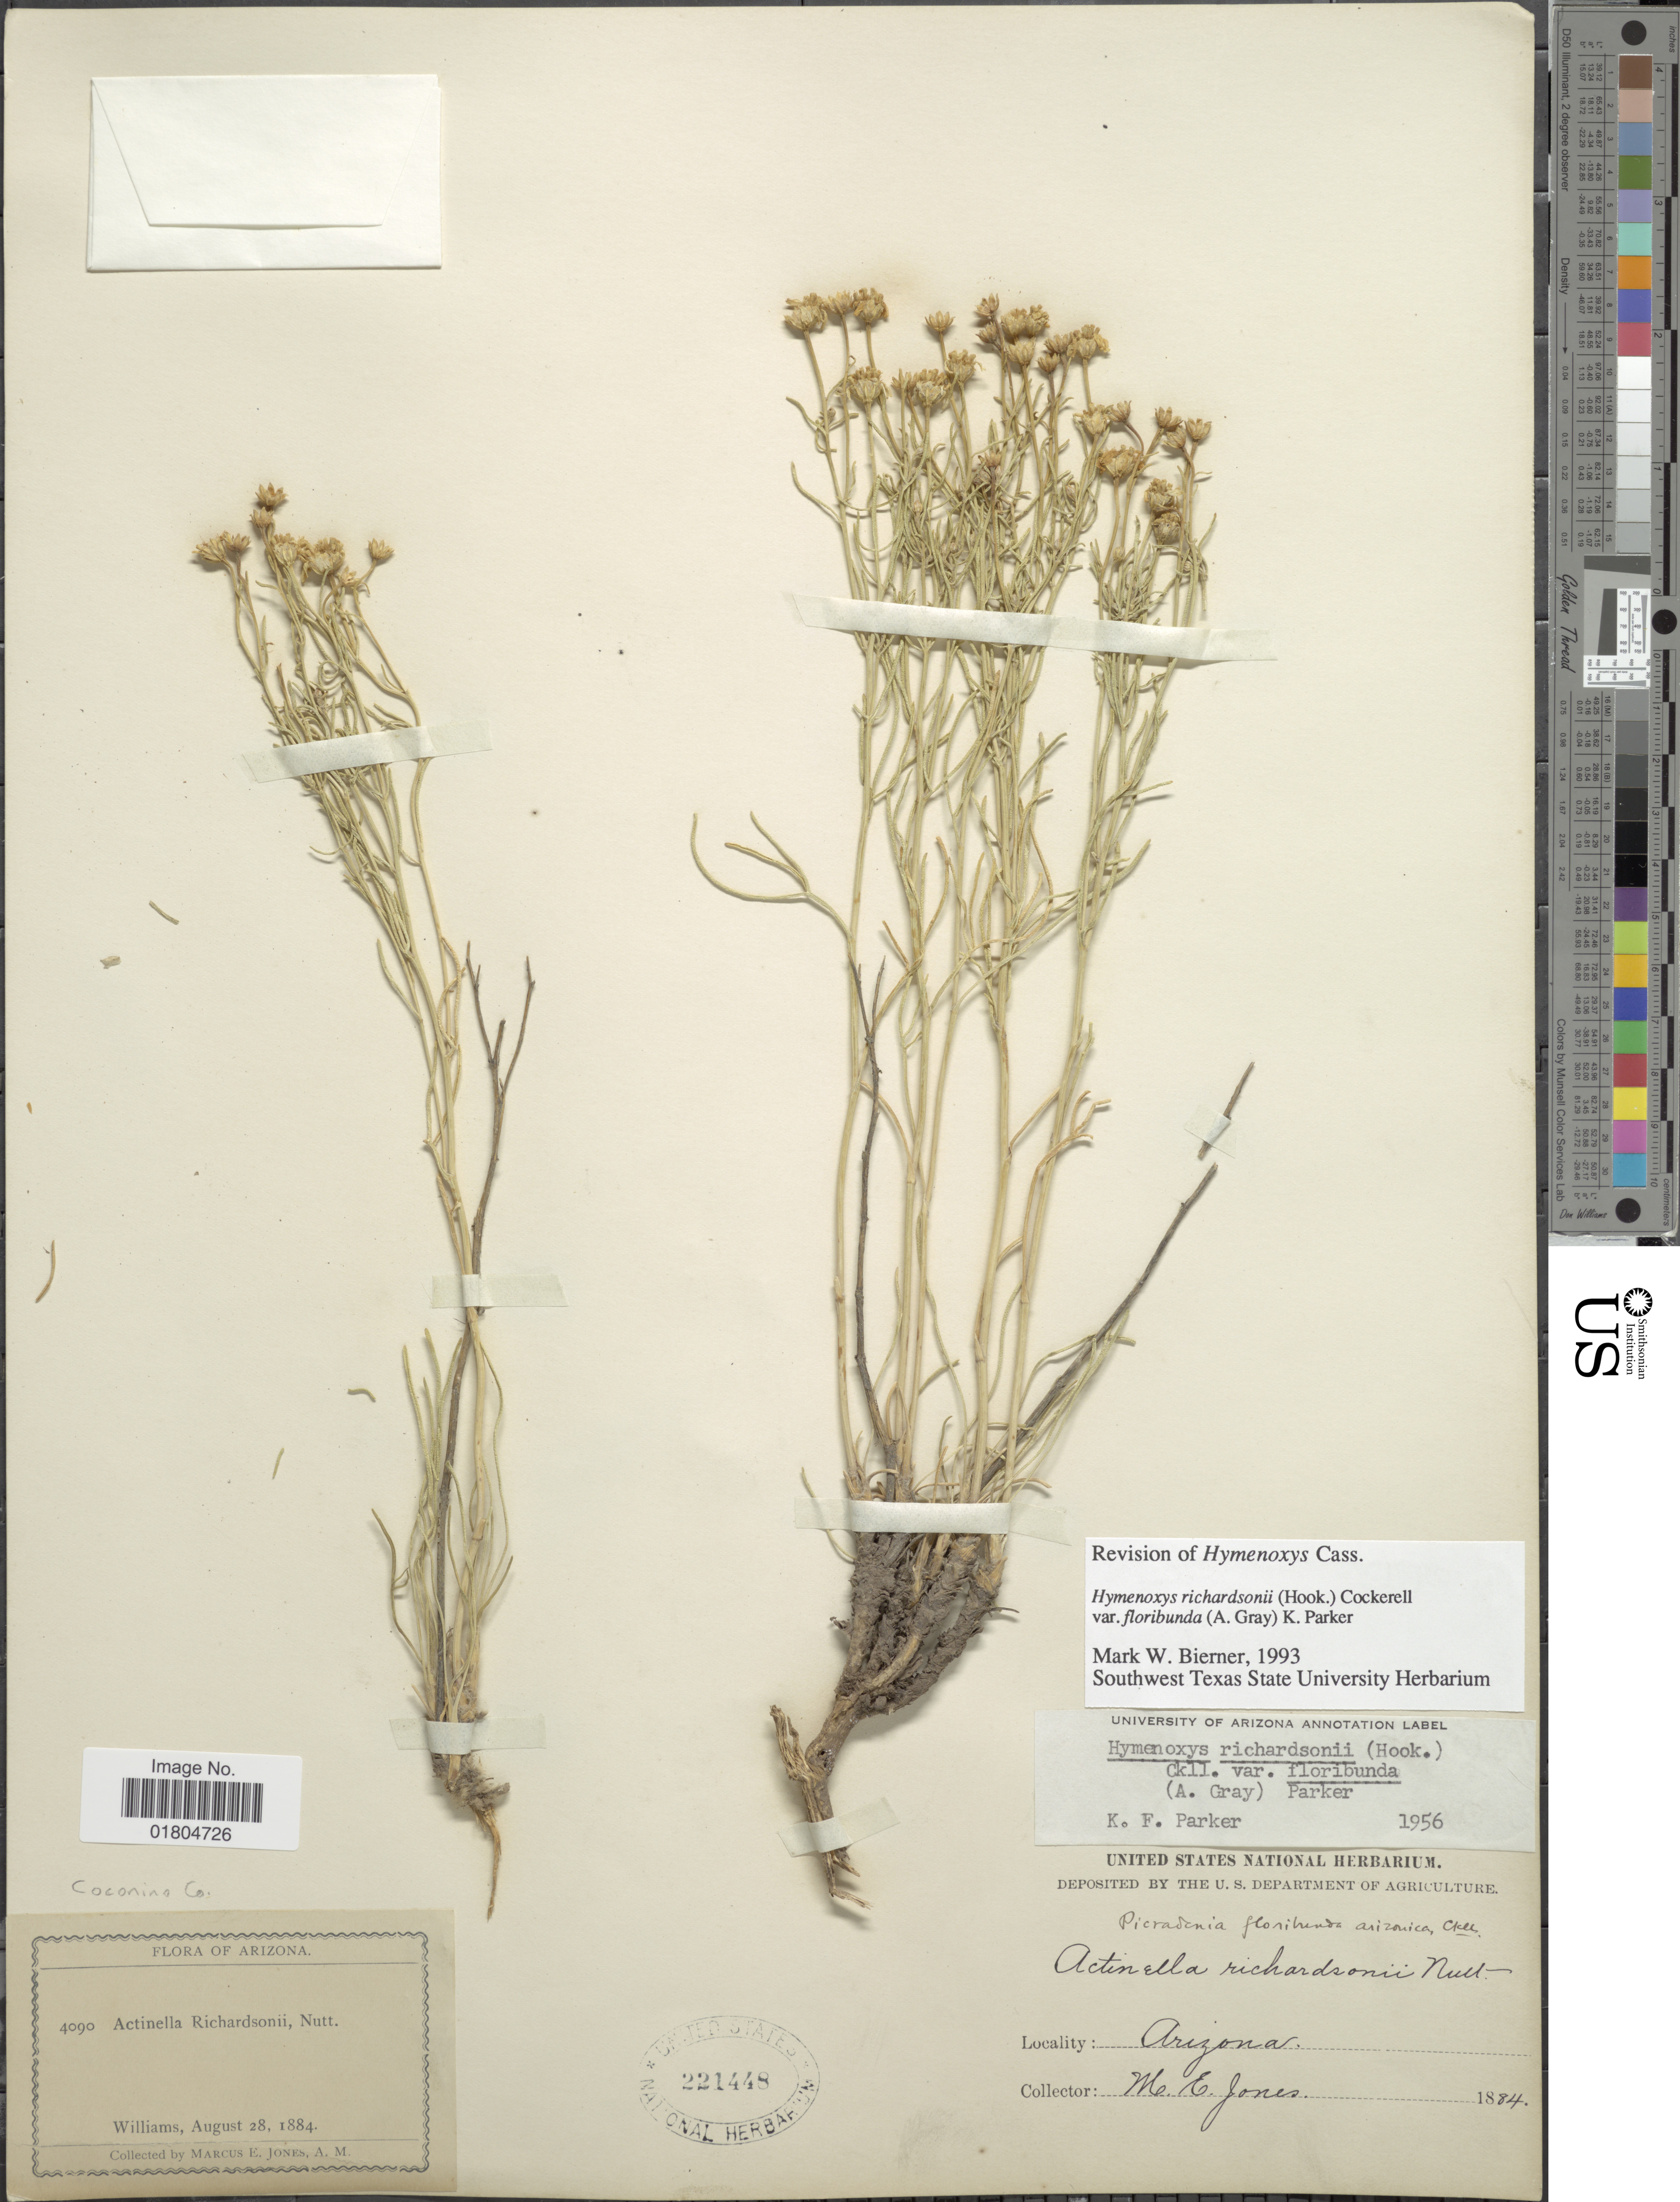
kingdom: Plantae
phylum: Tracheophyta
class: Magnoliopsida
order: Asterales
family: Asteraceae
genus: Hymenoxys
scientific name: Hymenoxys richardsonii var. floribunda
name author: (A. Gray) K.F. Parker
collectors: M. E. Jones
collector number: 4090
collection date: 1884-08-28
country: United States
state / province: Arizona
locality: Williams. Coconino Co.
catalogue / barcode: US 221448